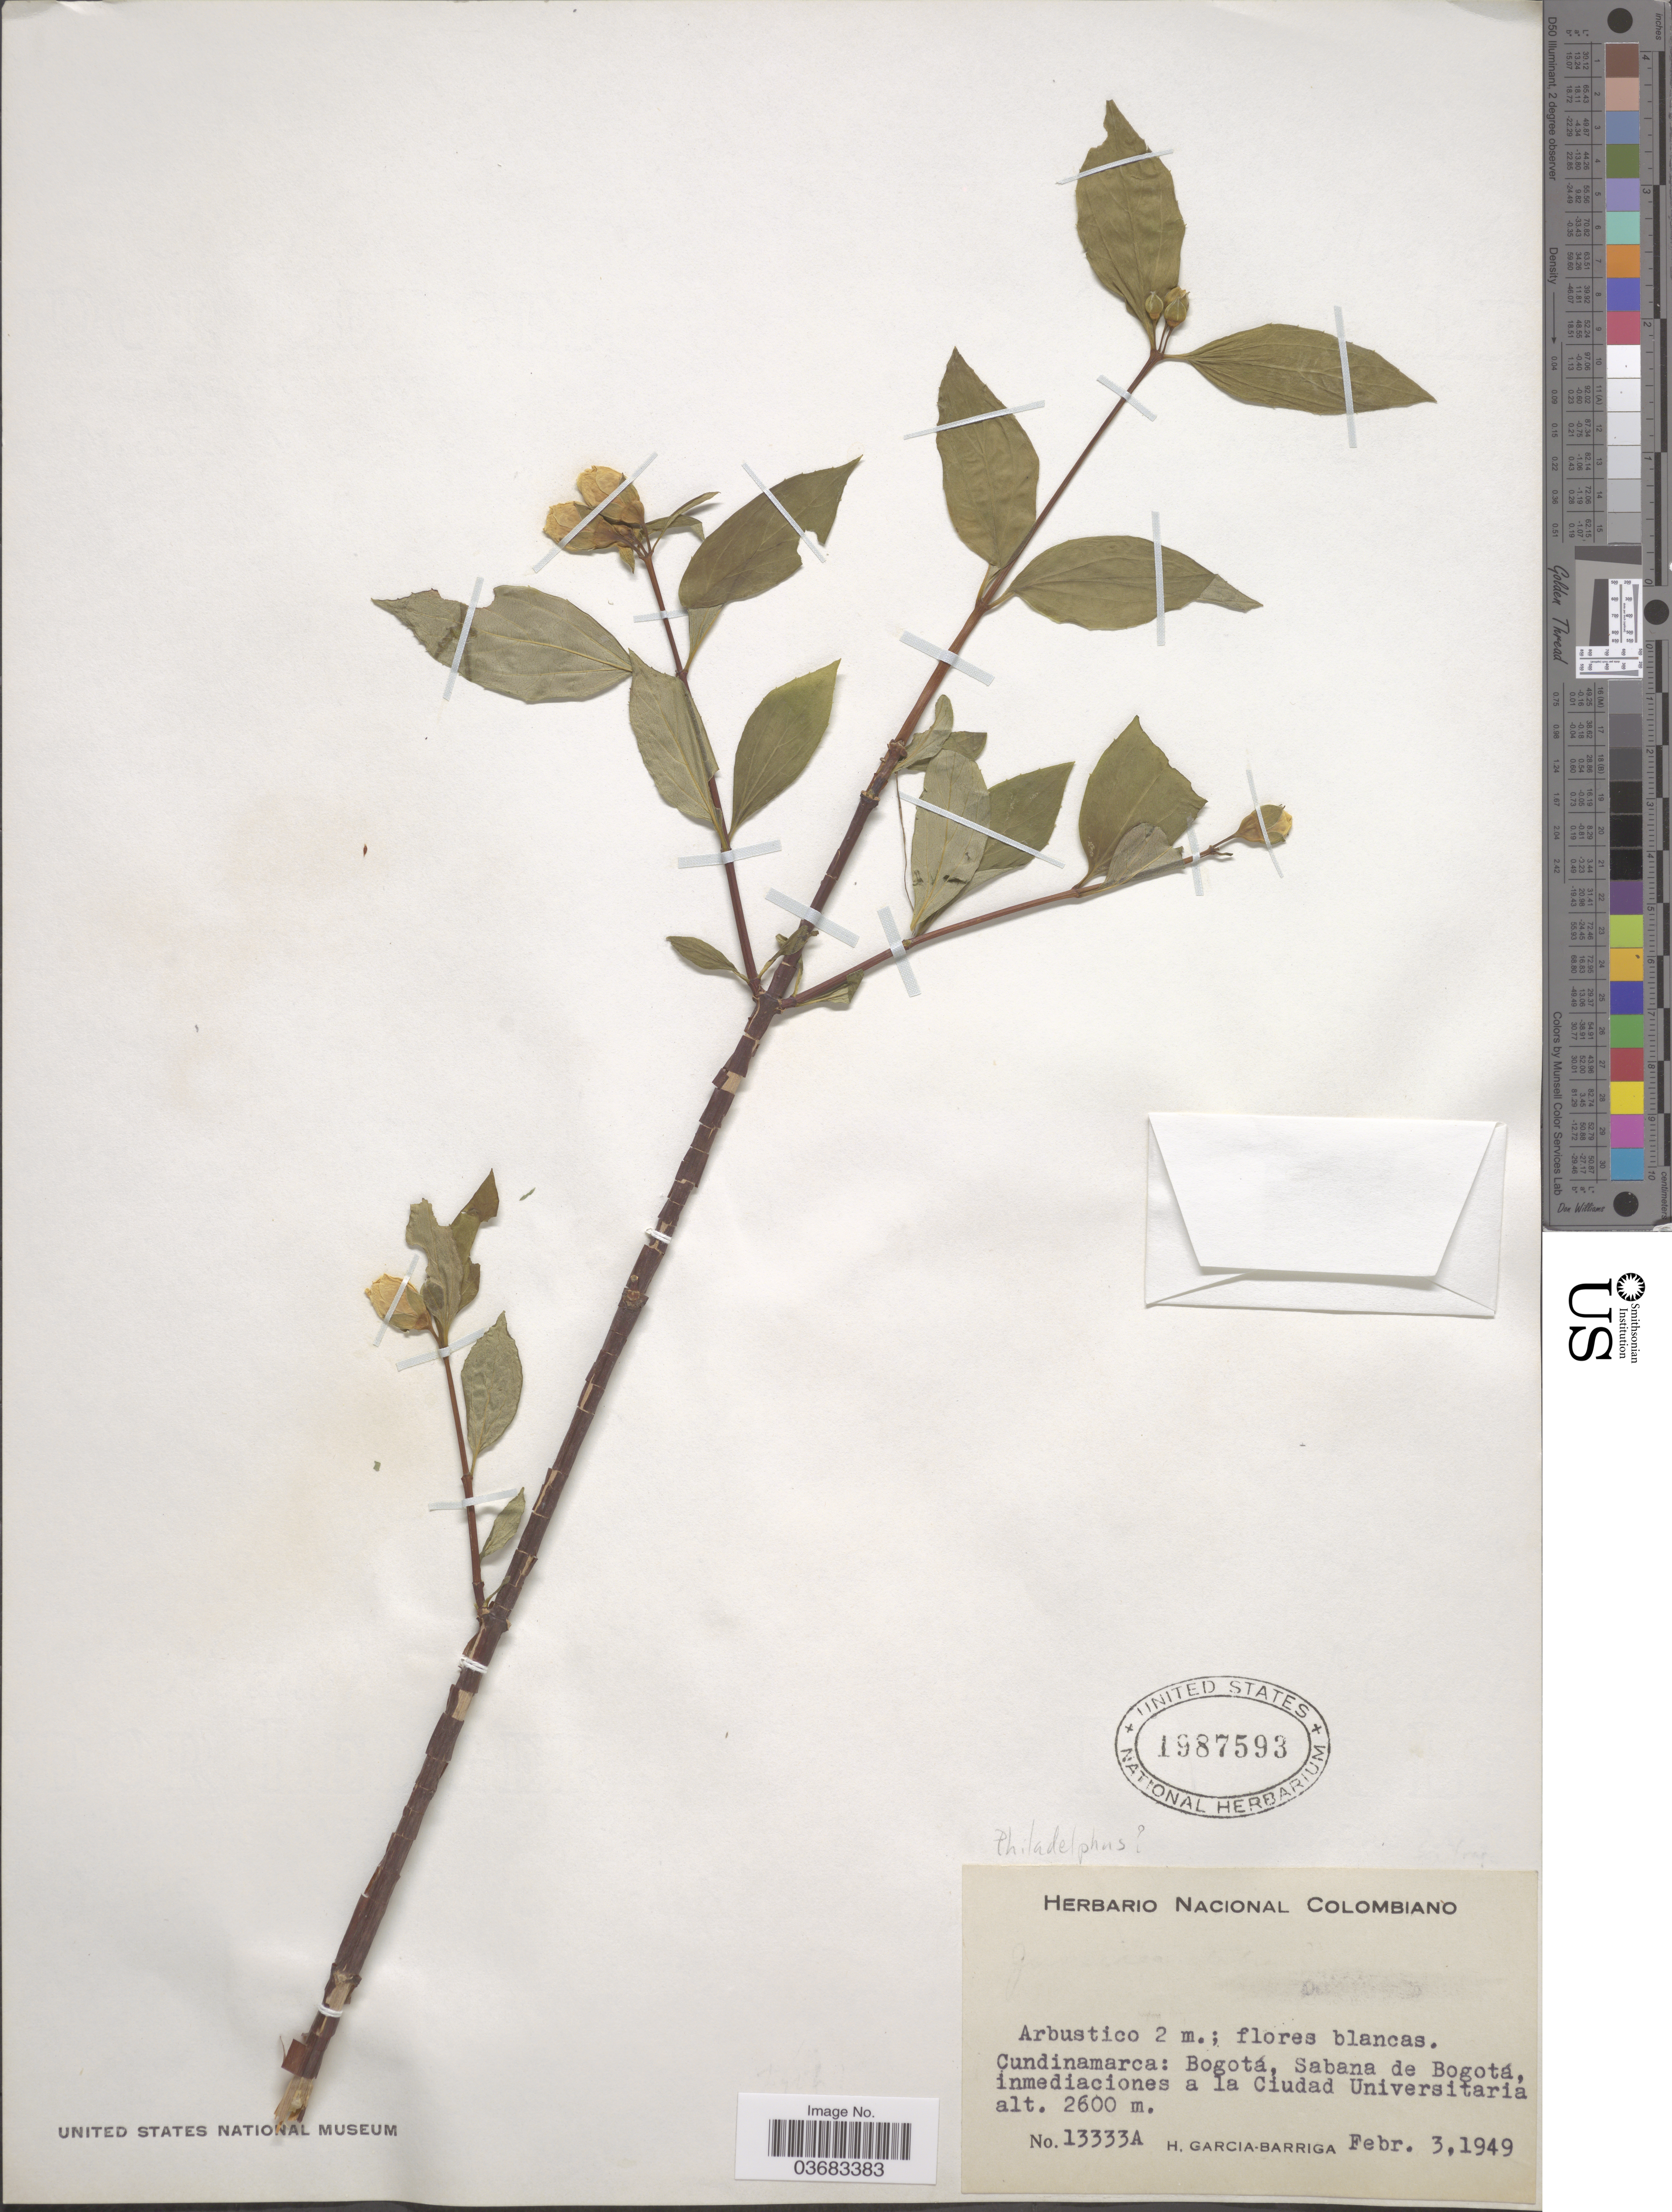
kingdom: Plantae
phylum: Tracheophyta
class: Magnoliopsida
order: Cornales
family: Hydrangeaceae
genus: Philadelphus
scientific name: Philadelphus sp.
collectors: H. García Barriga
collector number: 13333A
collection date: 1949-02-03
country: Colombia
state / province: Cundinamarca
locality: Bogotá, Sabana de Bogotá, inmediacionea a la Ciudad Universitaria.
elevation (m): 2600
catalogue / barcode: US 1987593